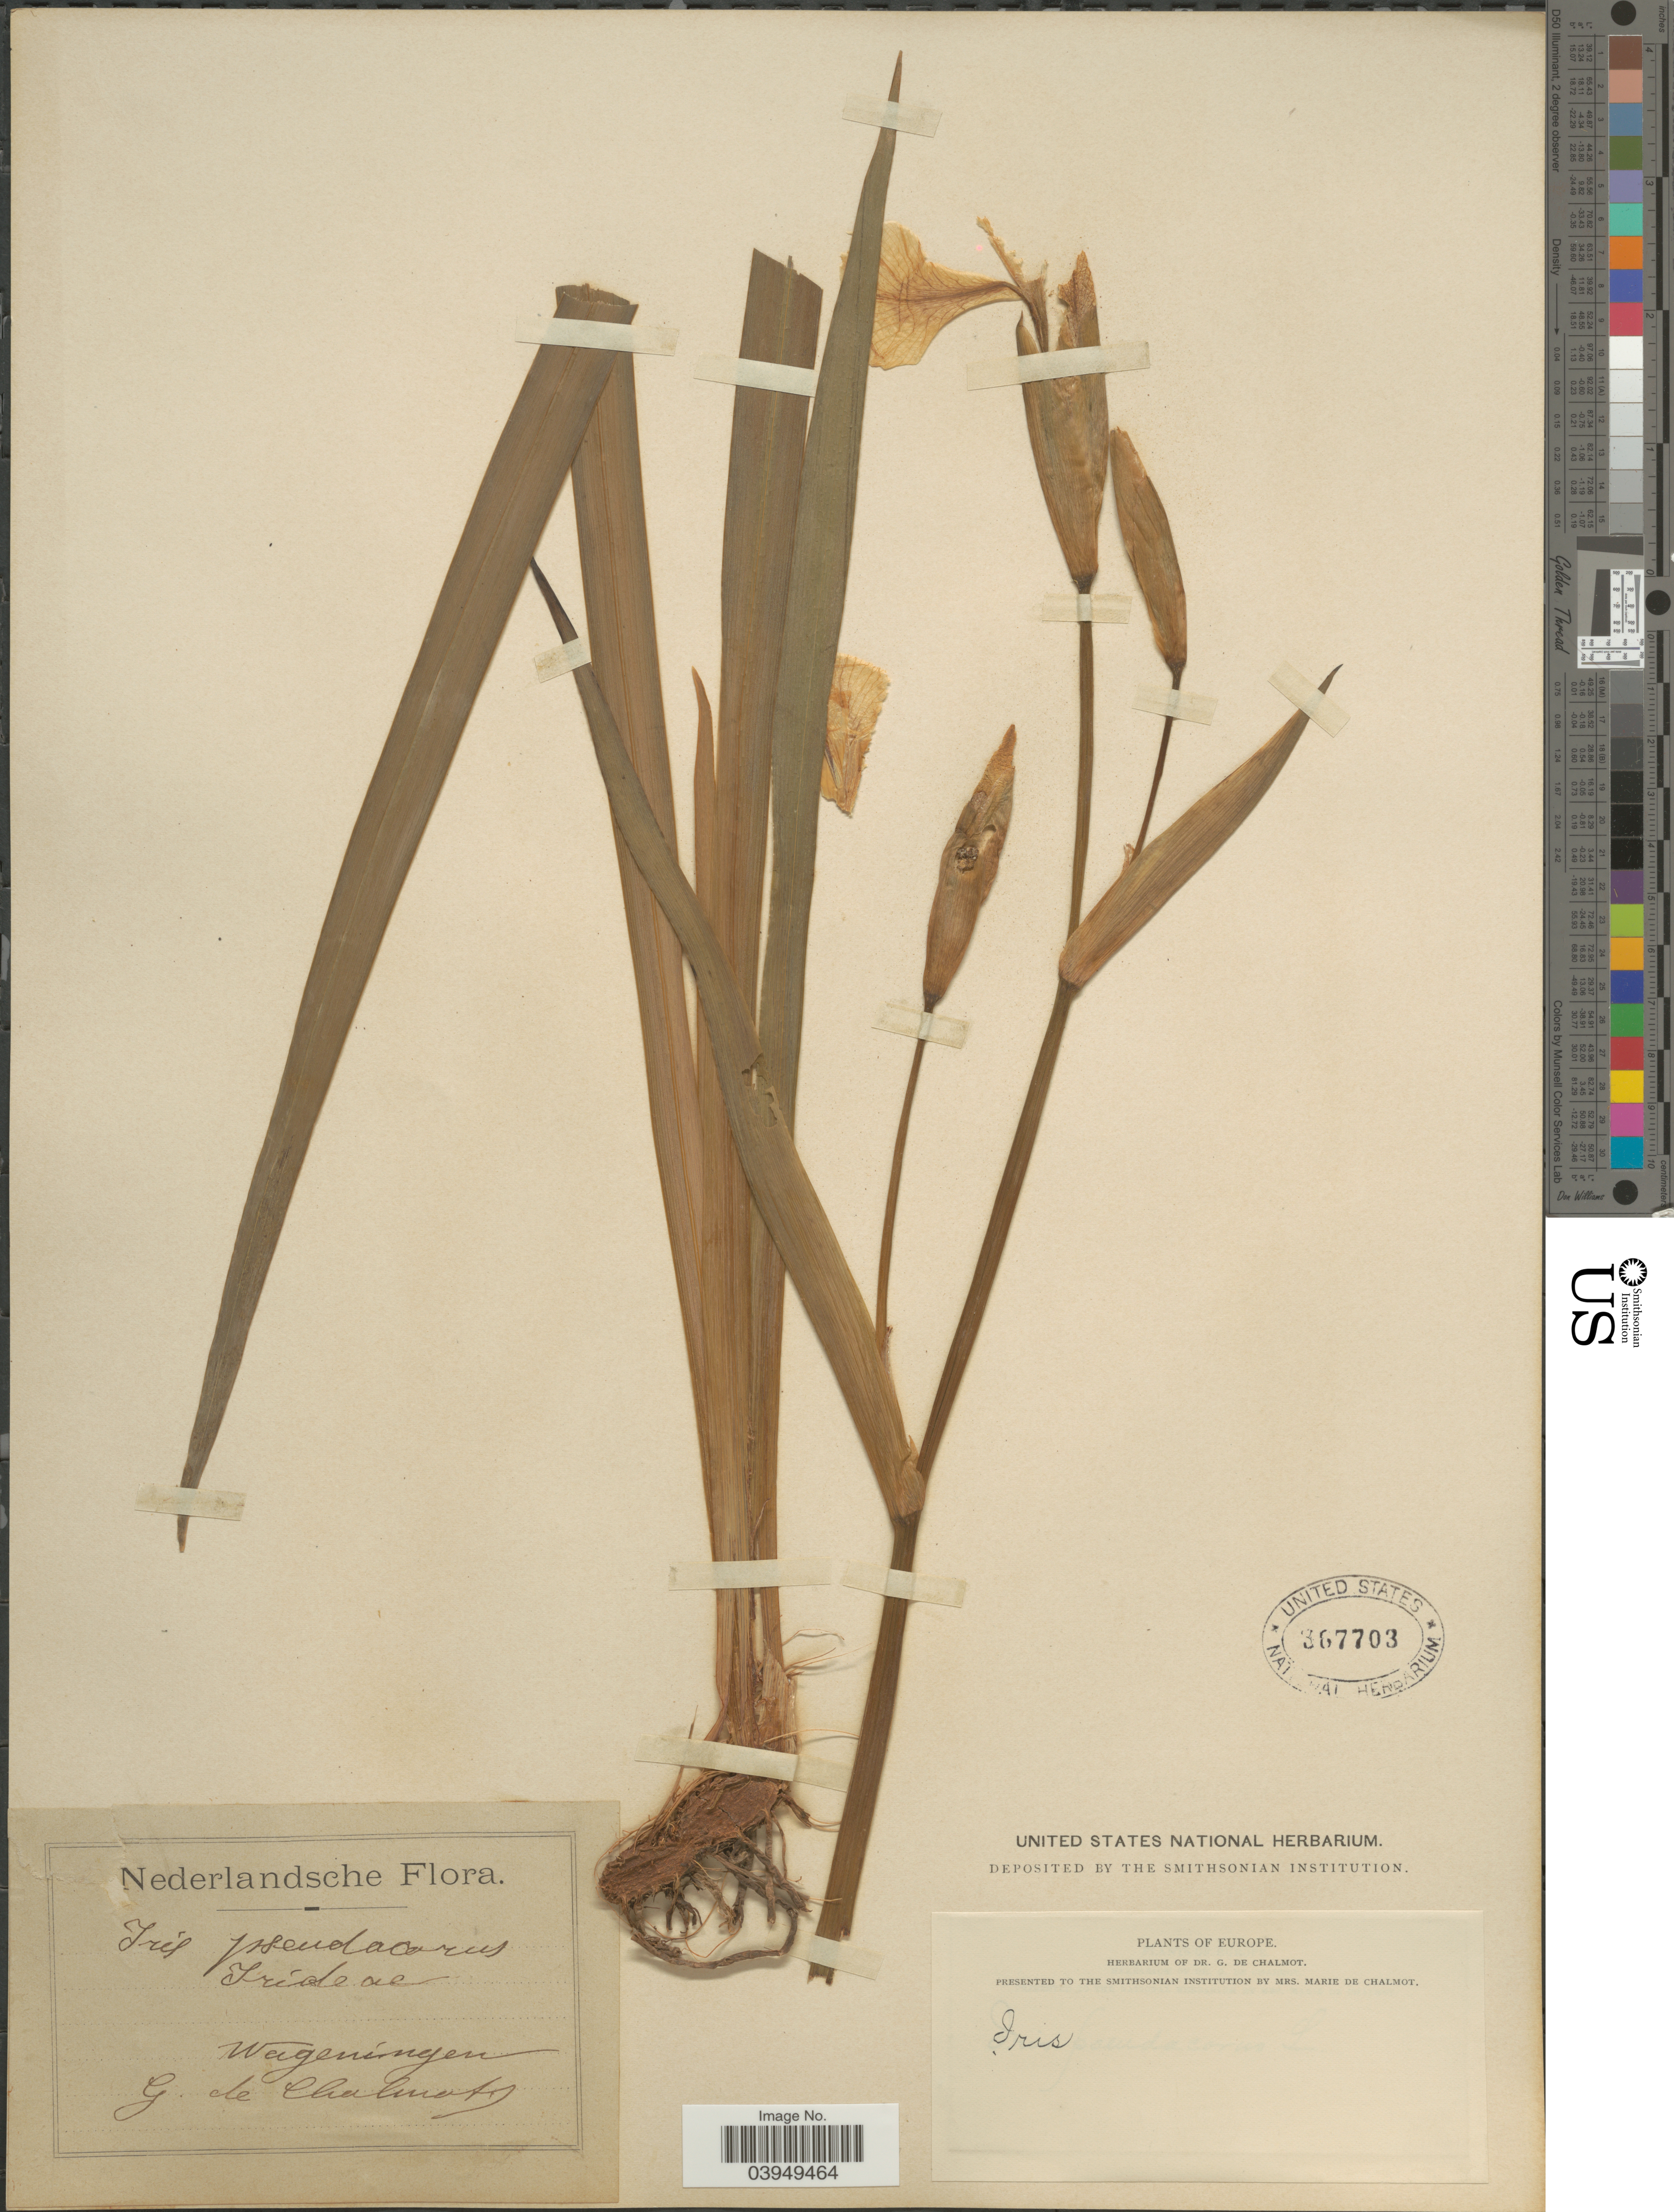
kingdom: Plantae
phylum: Tracheophyta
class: Liliopsida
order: Asparagales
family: Iridaceae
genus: Iris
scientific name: Iris pseudacorus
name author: L.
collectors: G. de Chalmot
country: Netherlands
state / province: Gelderland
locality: Nederlandsche. Wageningen.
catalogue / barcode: US 367703